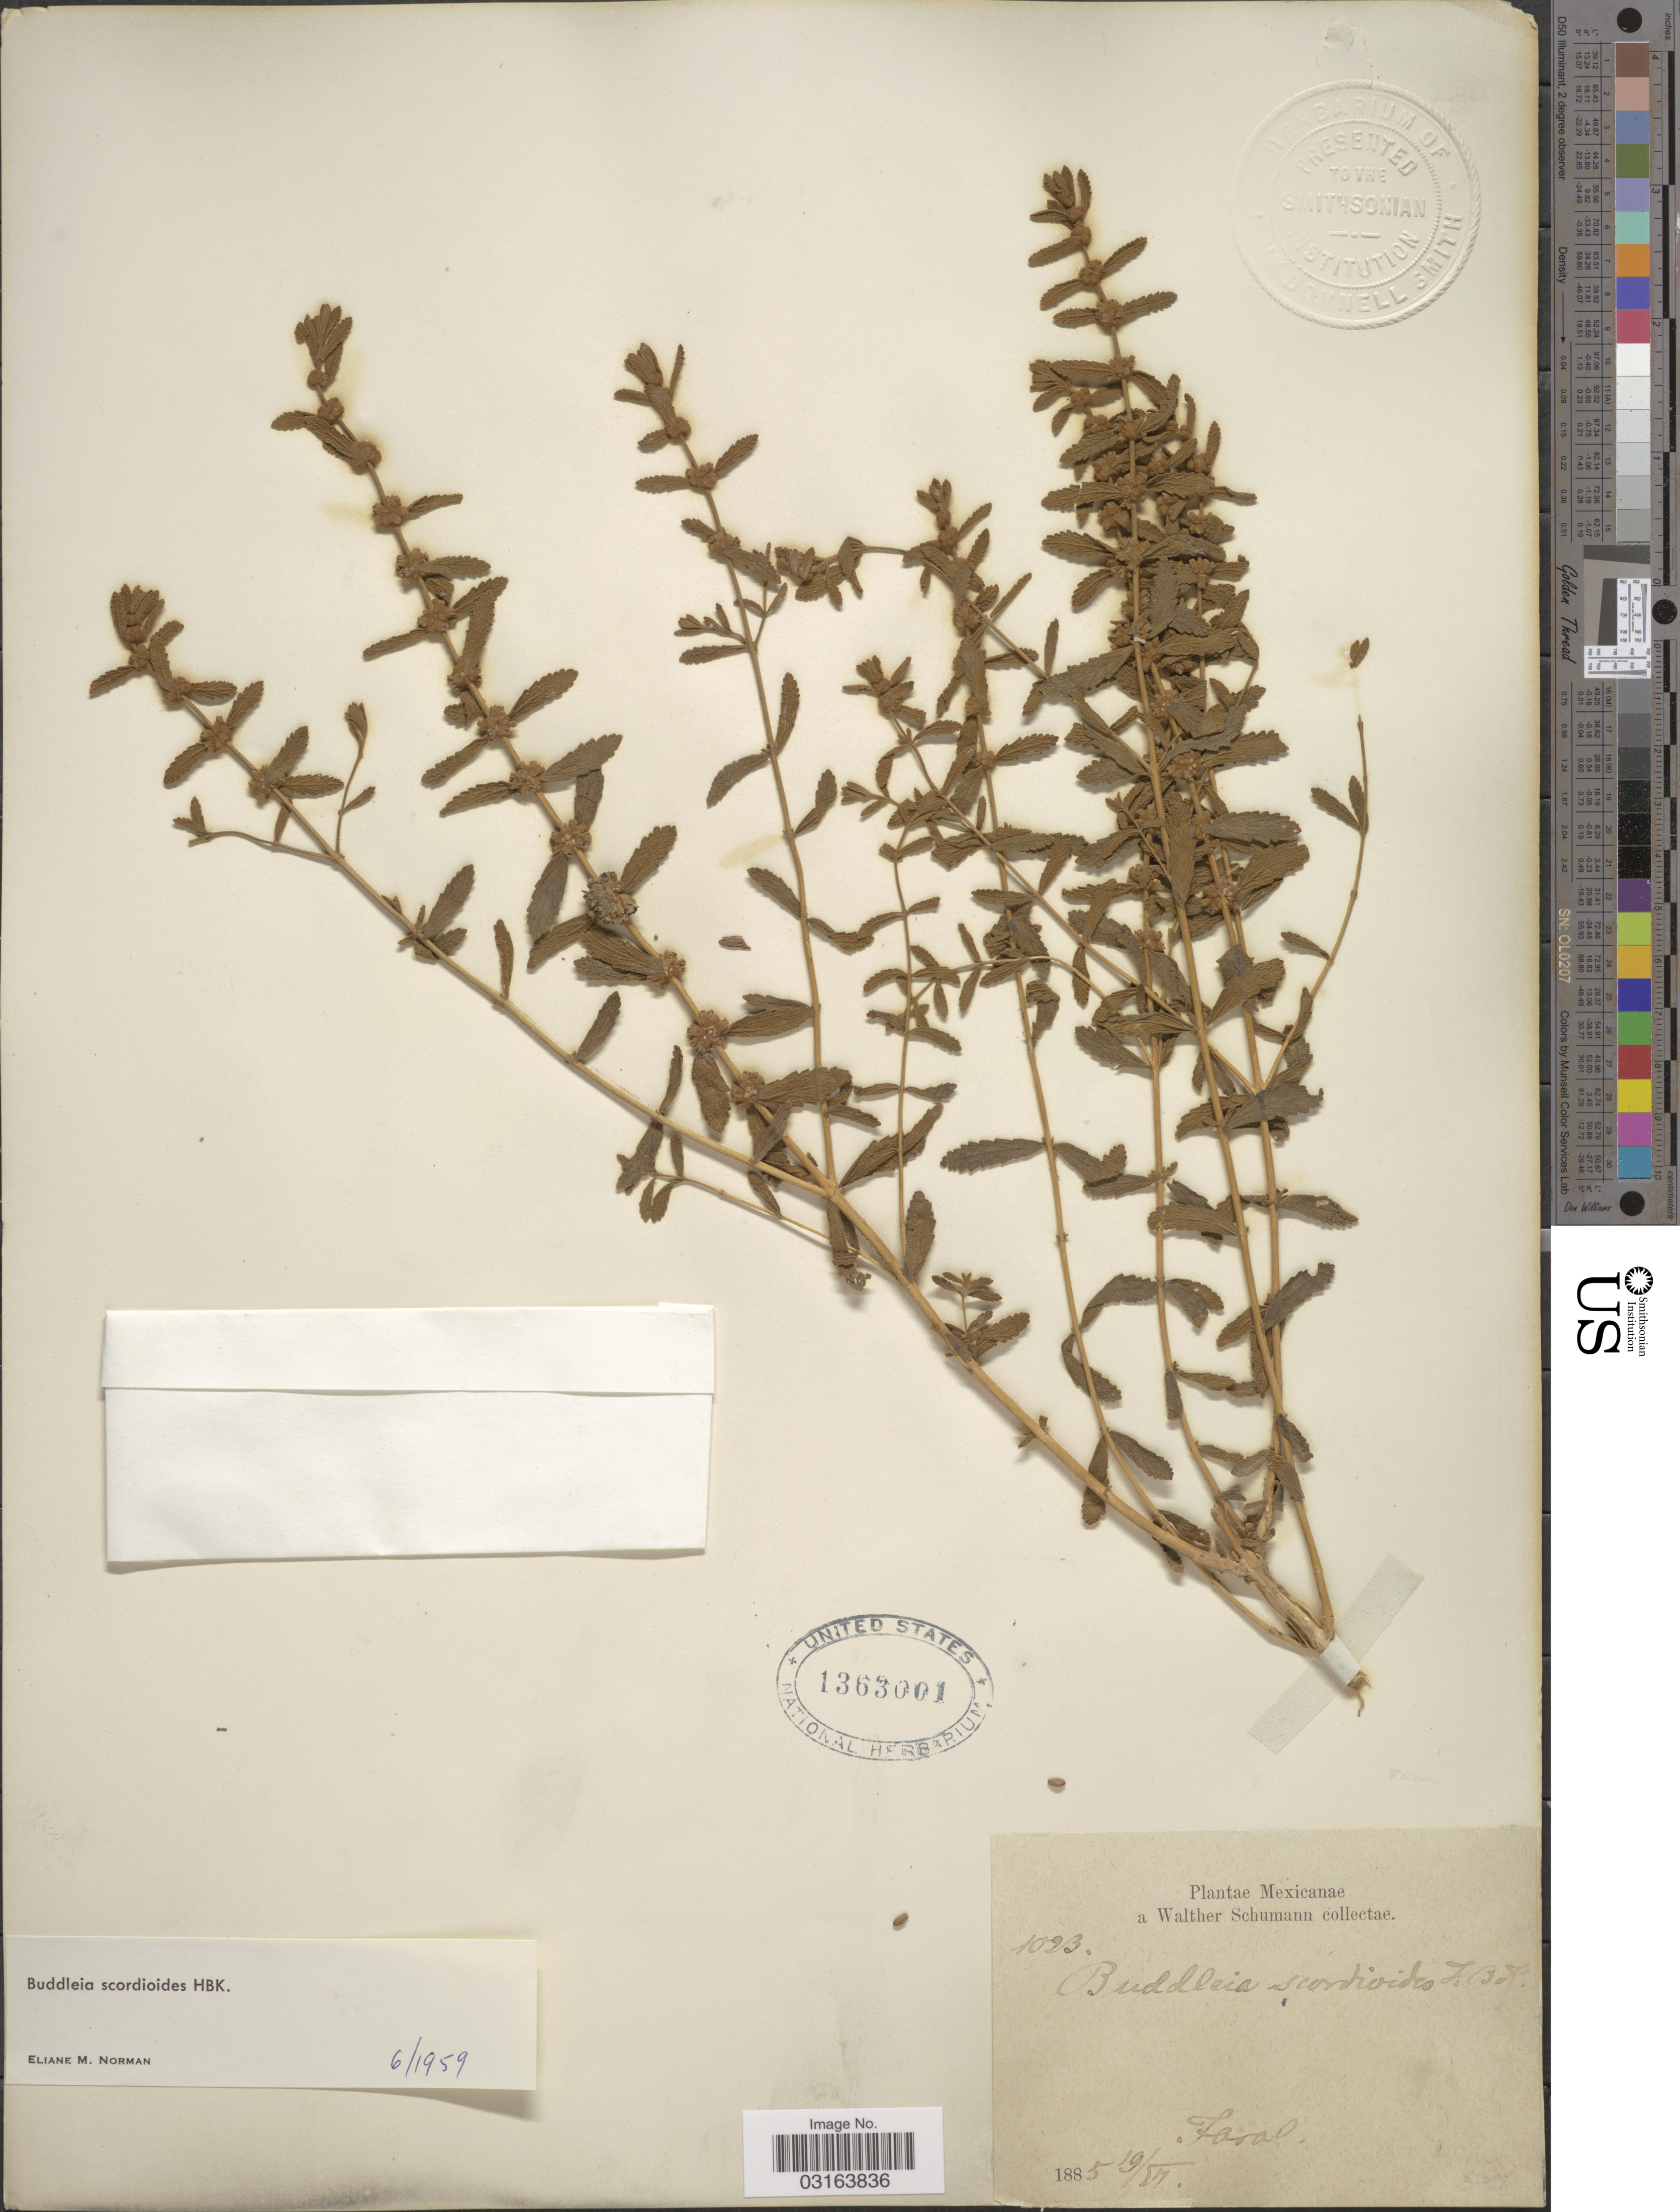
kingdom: Plantae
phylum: Tracheophyta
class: Magnoliopsida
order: Lamiales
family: Scrophulariaceae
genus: Buddleja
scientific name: Buddleja scordioides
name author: Kunth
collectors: W. Schumann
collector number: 1023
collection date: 1885-06-19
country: Mexico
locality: Taral.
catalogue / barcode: US 1363001